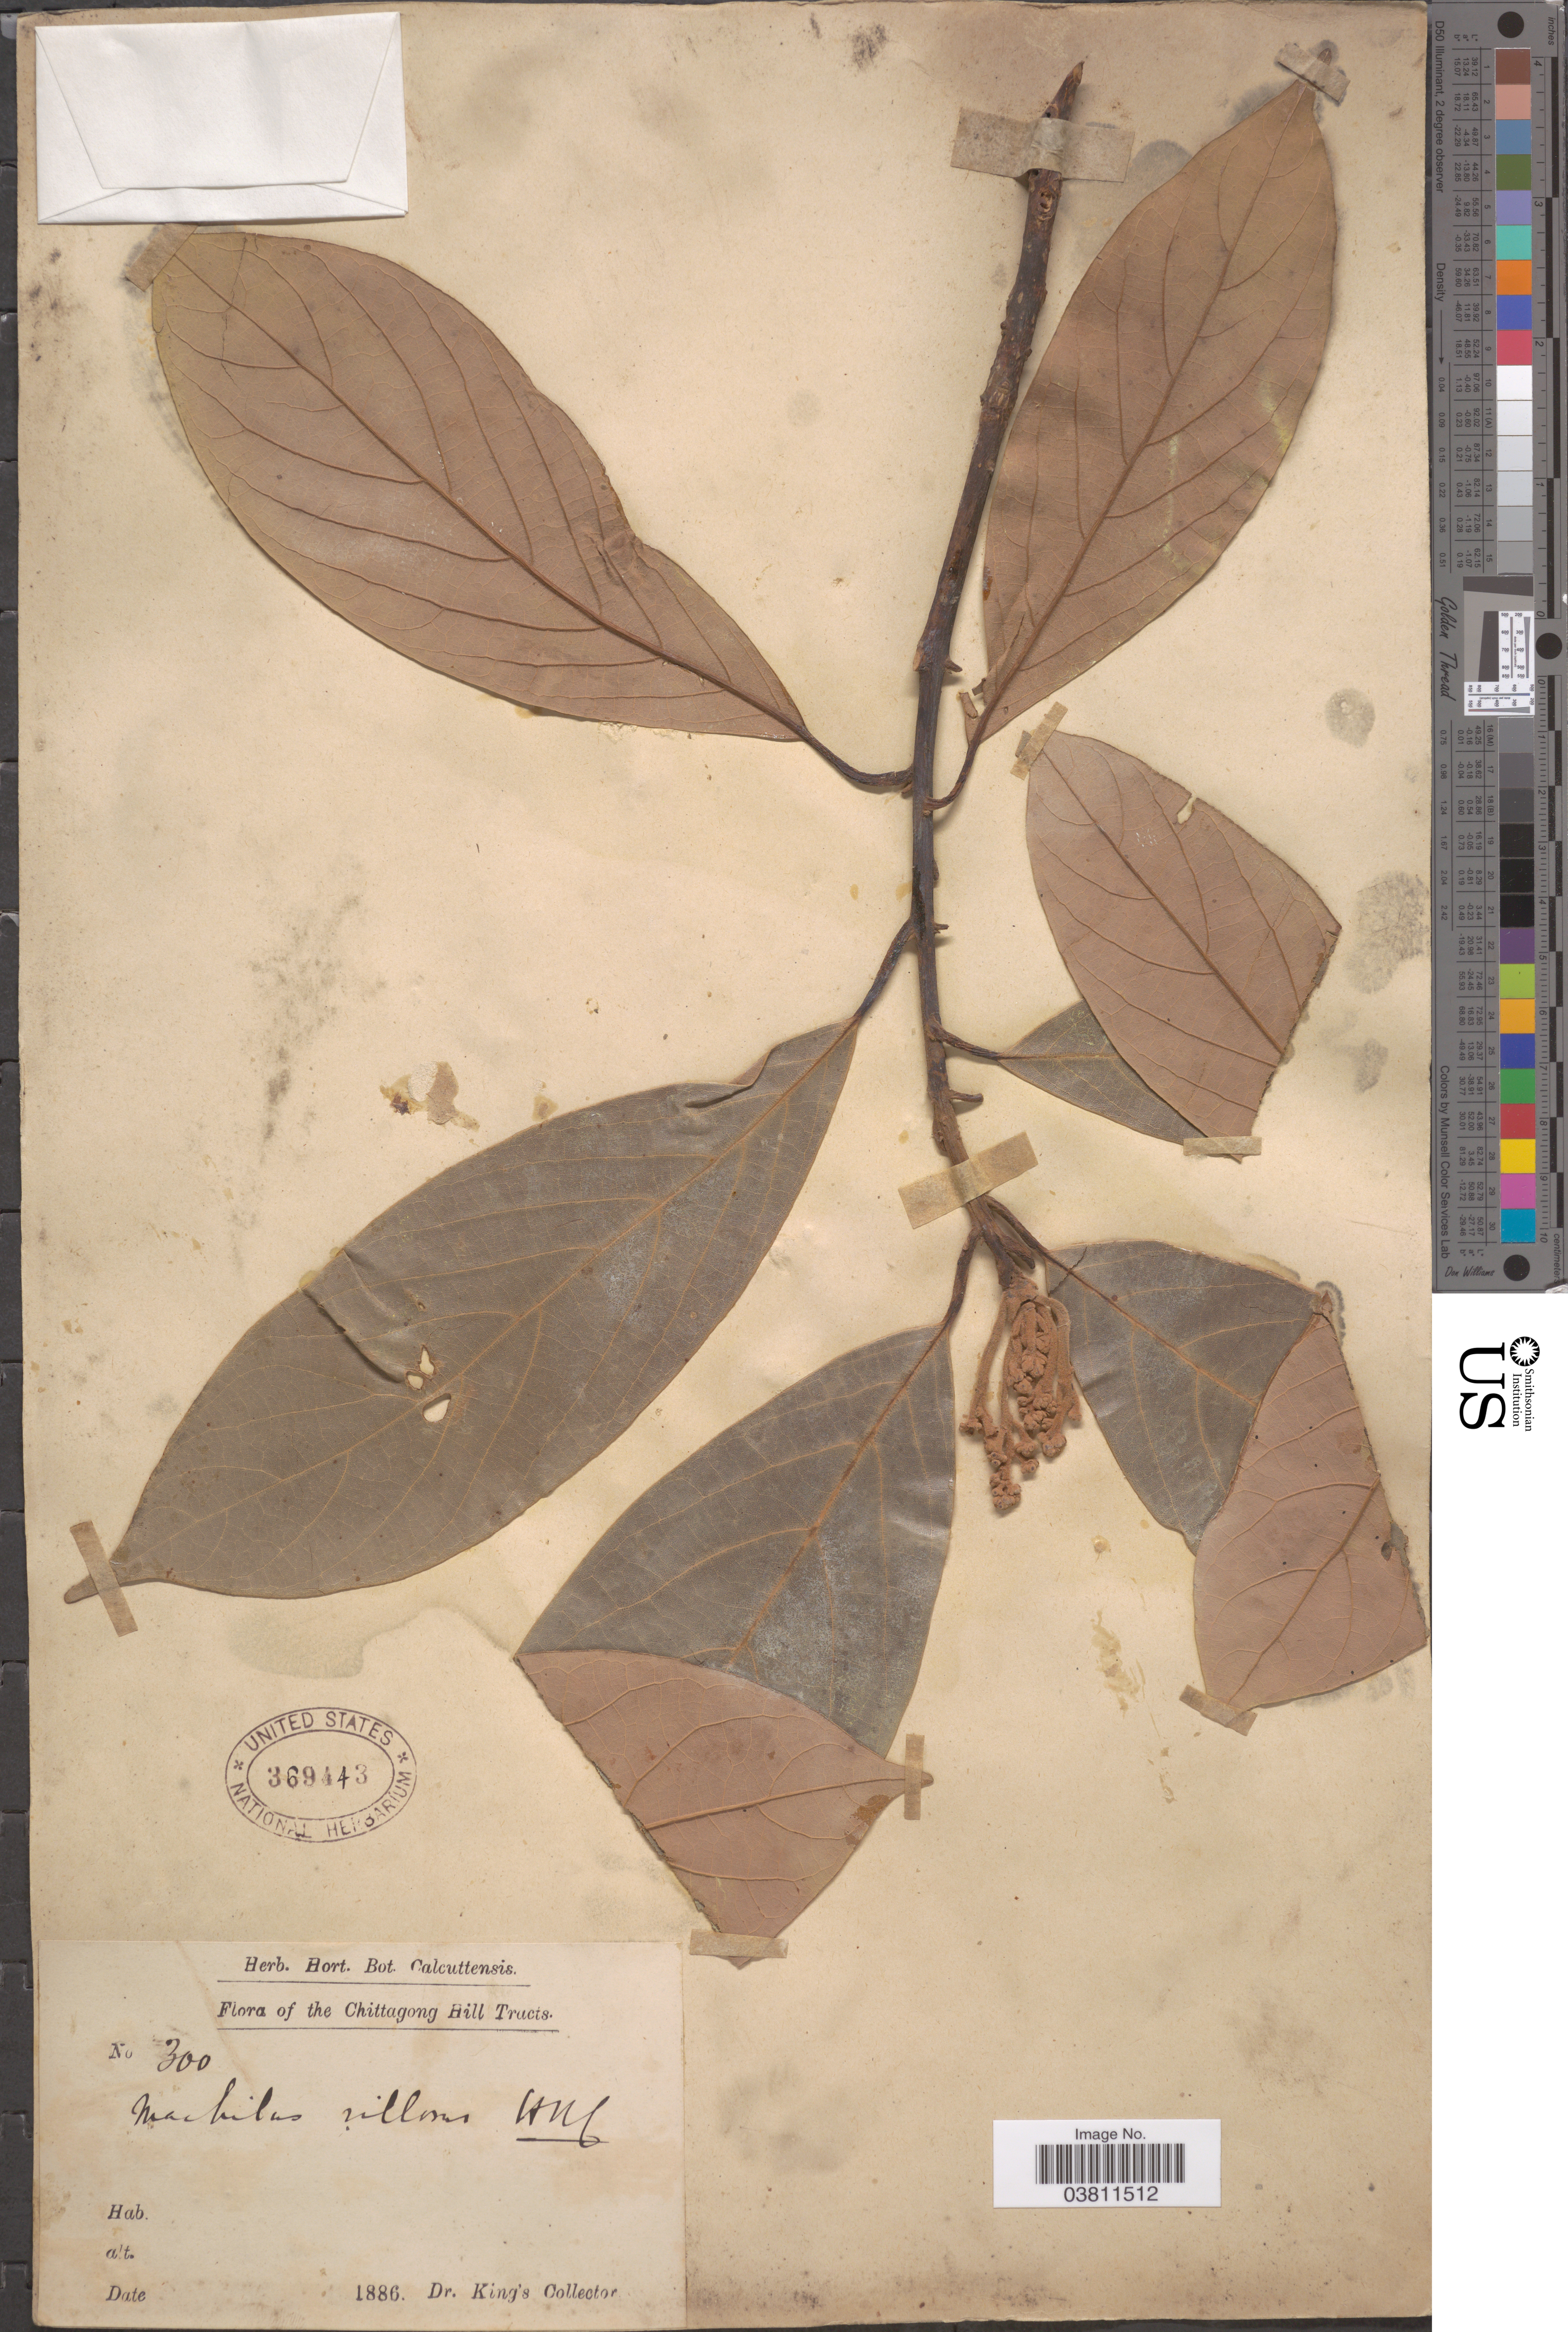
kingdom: Plantae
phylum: Tracheophyta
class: Magnoliopsida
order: Laurales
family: Lauraceae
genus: Persea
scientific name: Persea villosa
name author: (Roxb.) Kosterm.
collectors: Dr. King's collector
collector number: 300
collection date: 1886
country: Bangladesh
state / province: Chittagong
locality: Chittagong Hill Tracts.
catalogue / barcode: US 369443